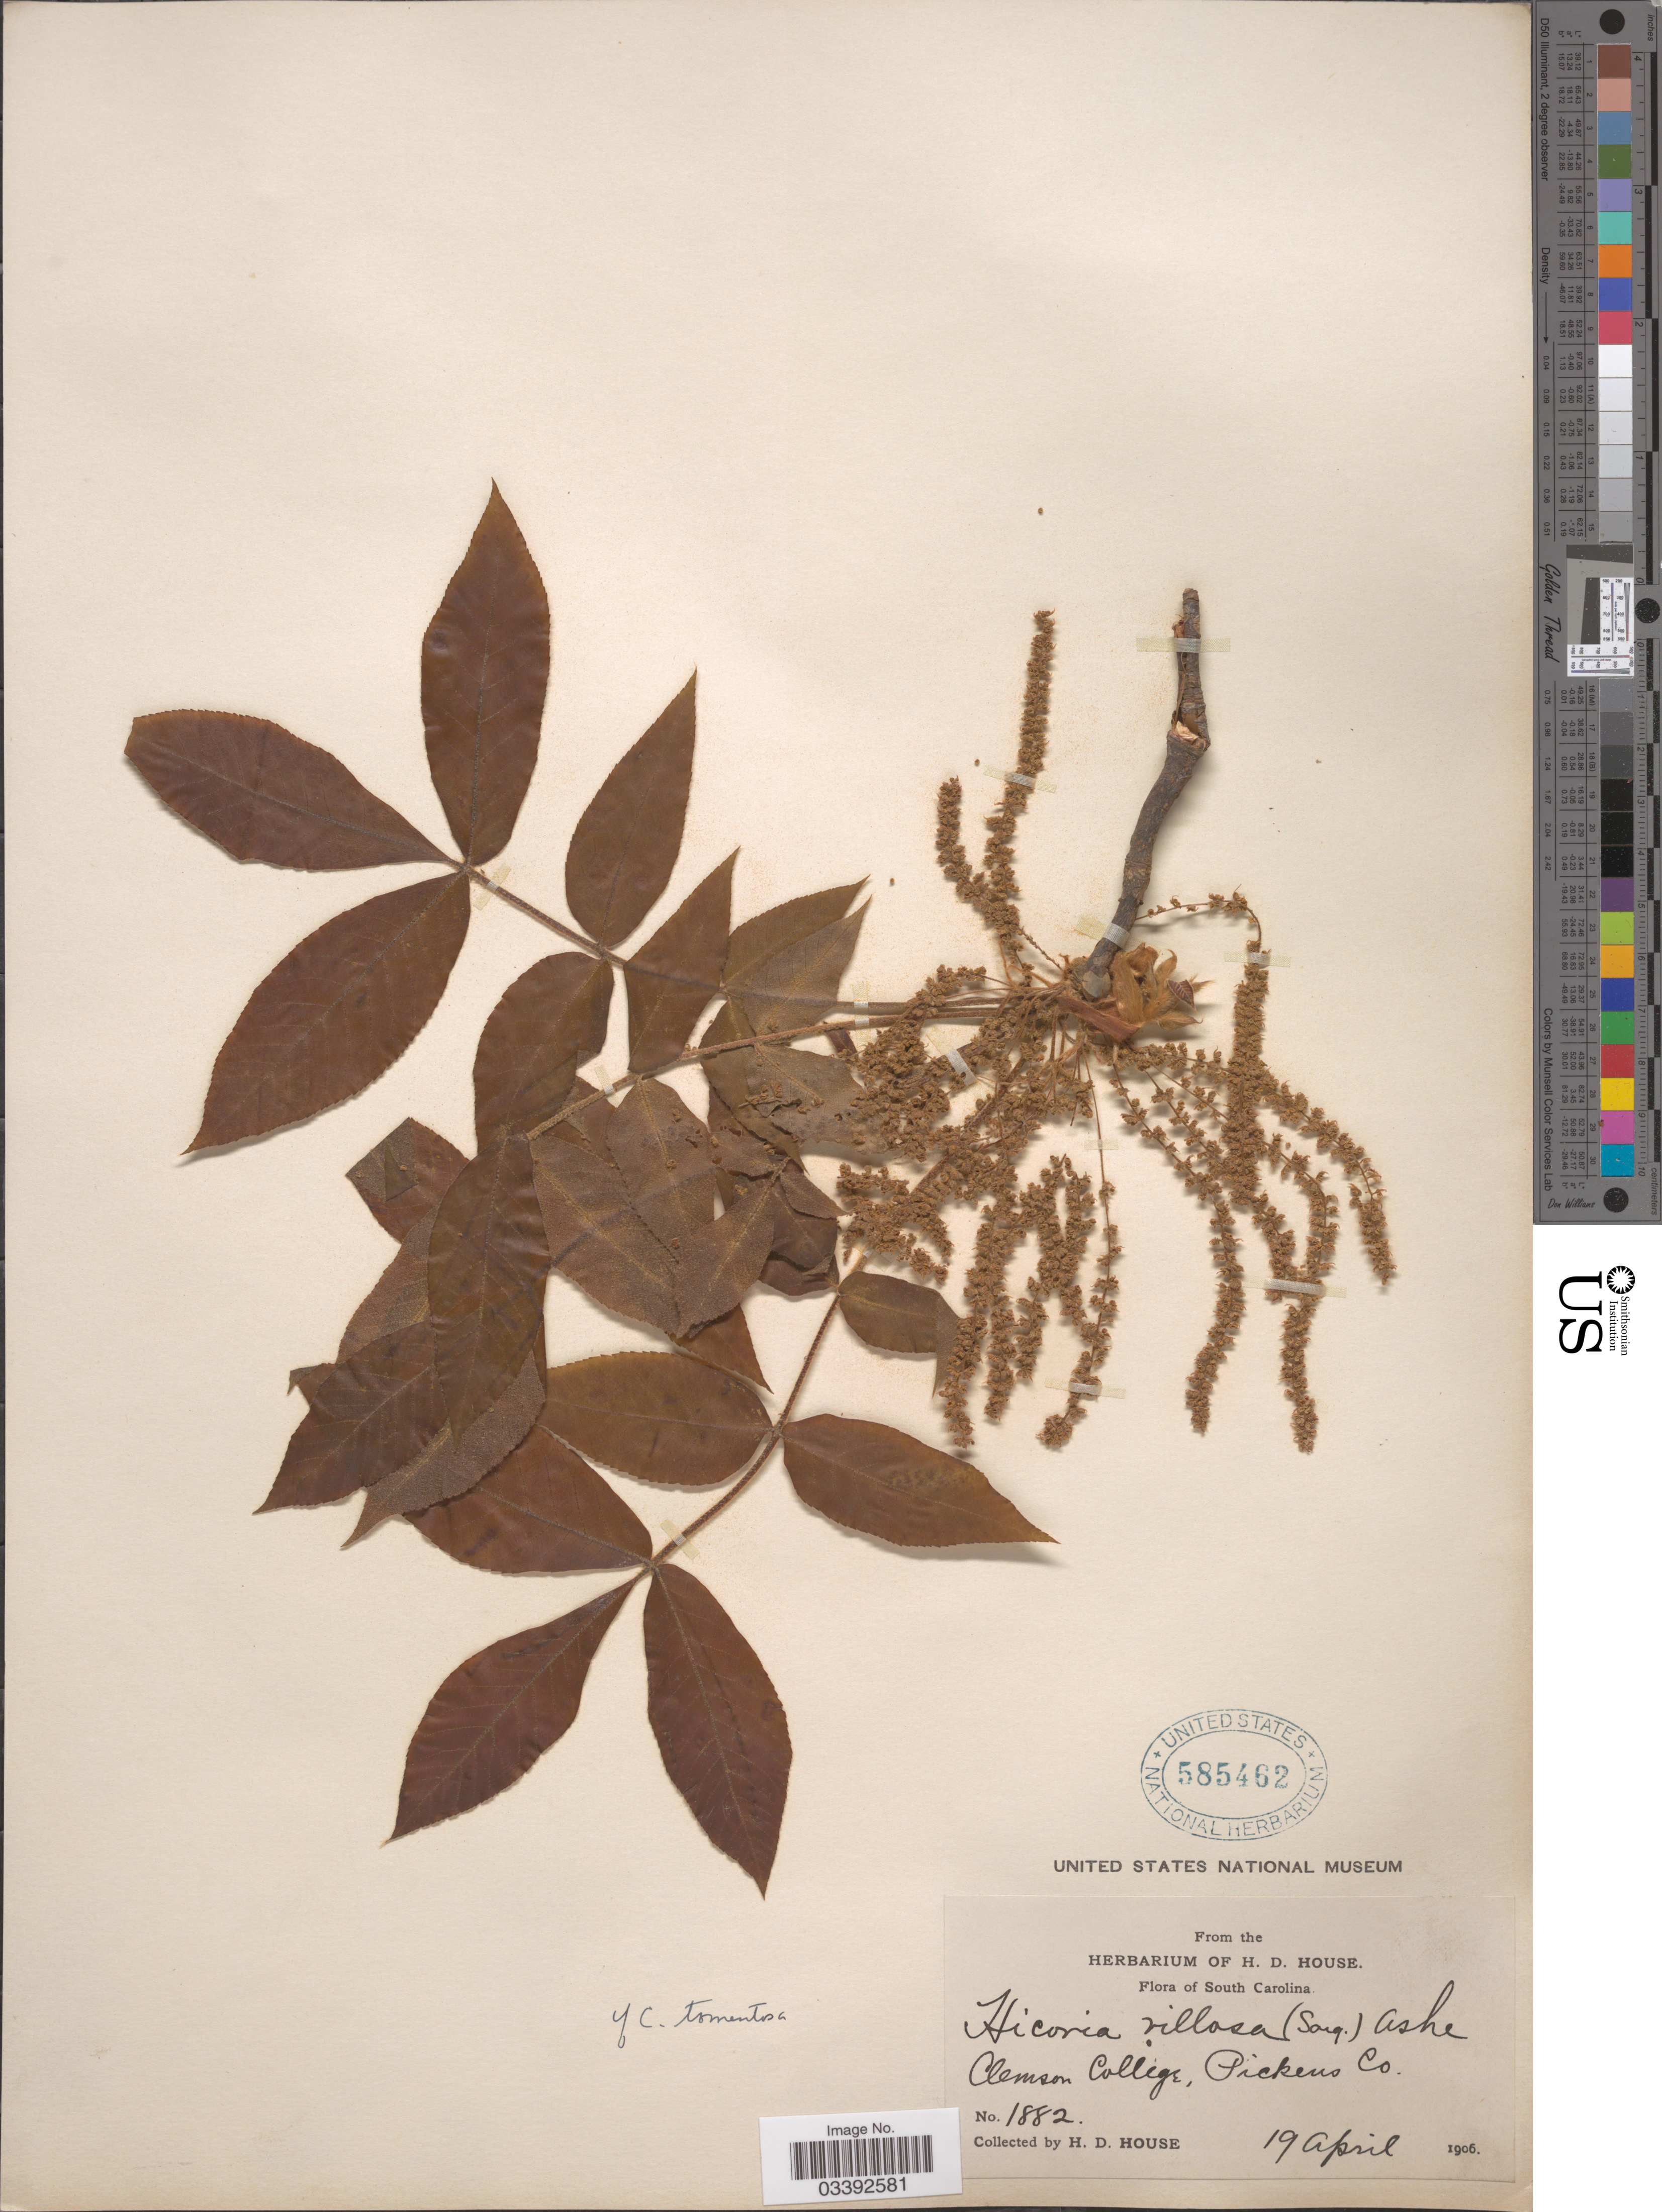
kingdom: Plantae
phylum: Tracheophyta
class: Magnoliopsida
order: Fagales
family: Juglandaceae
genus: Carya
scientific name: Carya tomentosa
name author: (Lam.) Nutt.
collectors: H. D. House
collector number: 1882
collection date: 1906-04-19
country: United States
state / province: South Carolina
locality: Clemson College, Pickens Co.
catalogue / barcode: US 585462